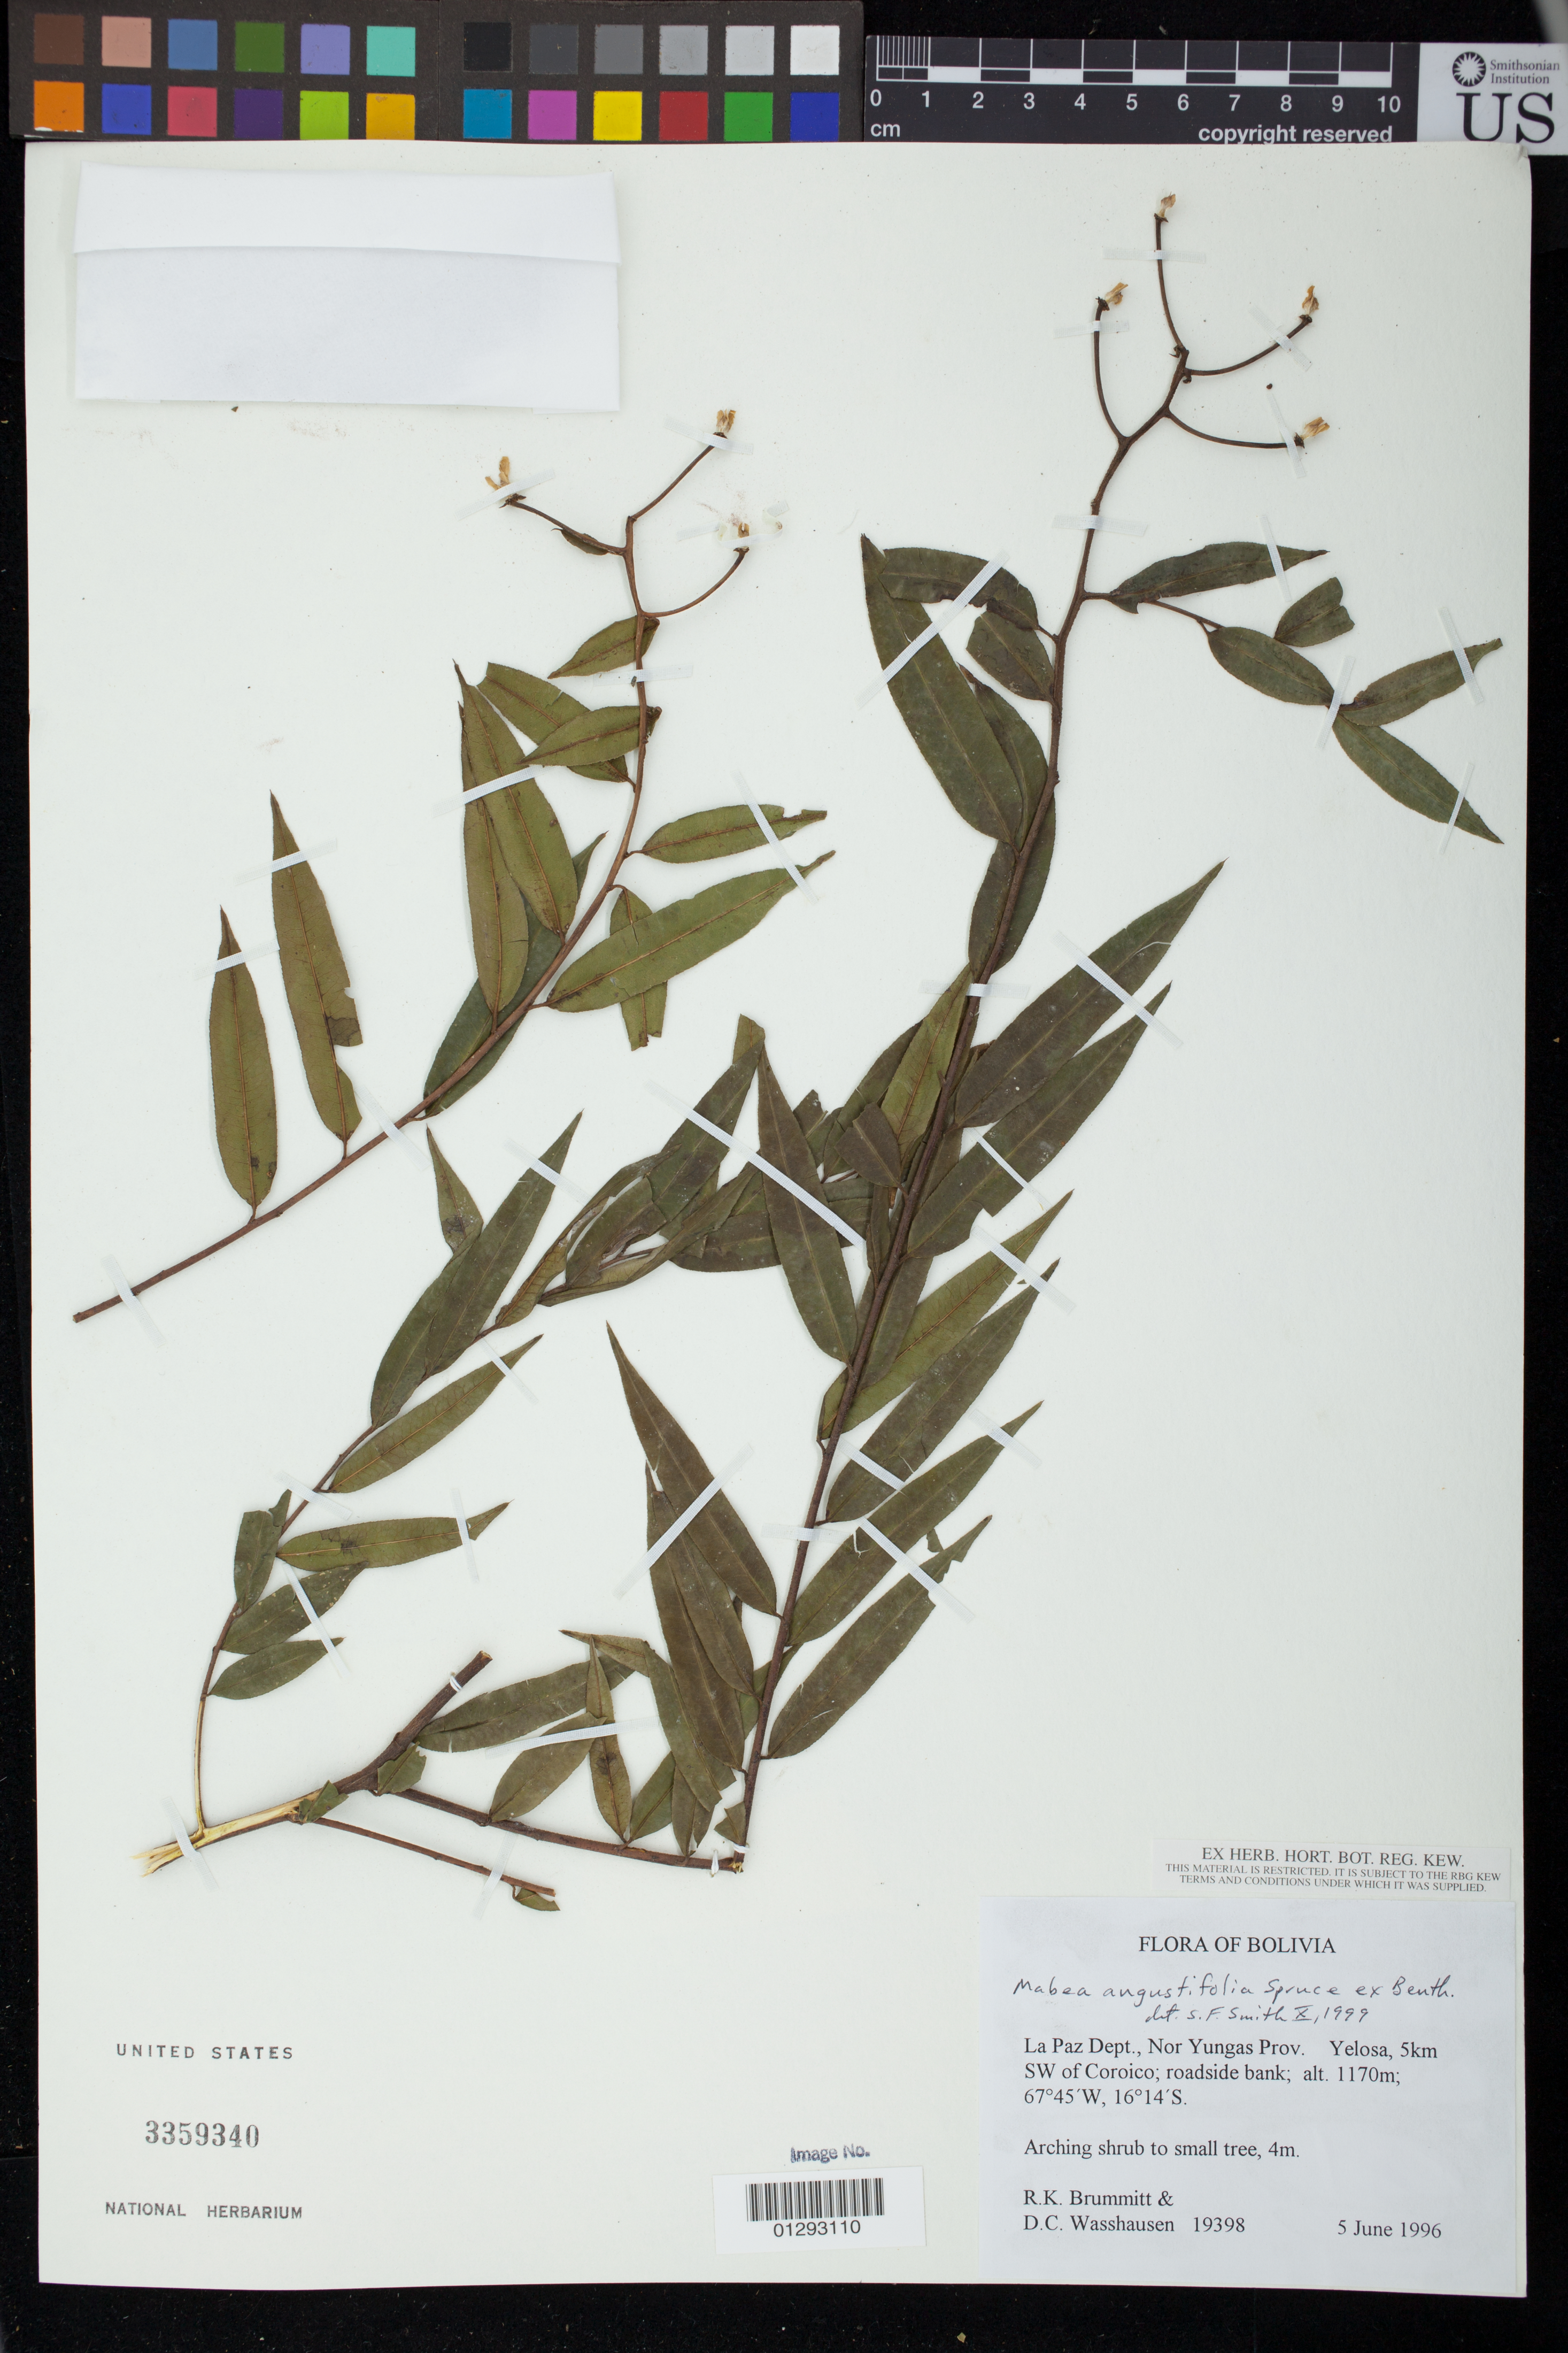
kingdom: Plantae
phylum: Tracheophyta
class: Magnoliopsida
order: Malpighiales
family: Euphorbiaceae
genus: Mabea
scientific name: Mabea angustifolia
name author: Spruce ex Benth.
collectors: R. K. Brummitt & D. C. Wasshausen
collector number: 19398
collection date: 1996-06-05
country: Bolivia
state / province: La Paz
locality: Nor Yungas Prov. Yelosa, 5km SW of Coroico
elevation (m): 1170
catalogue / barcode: US 3359340